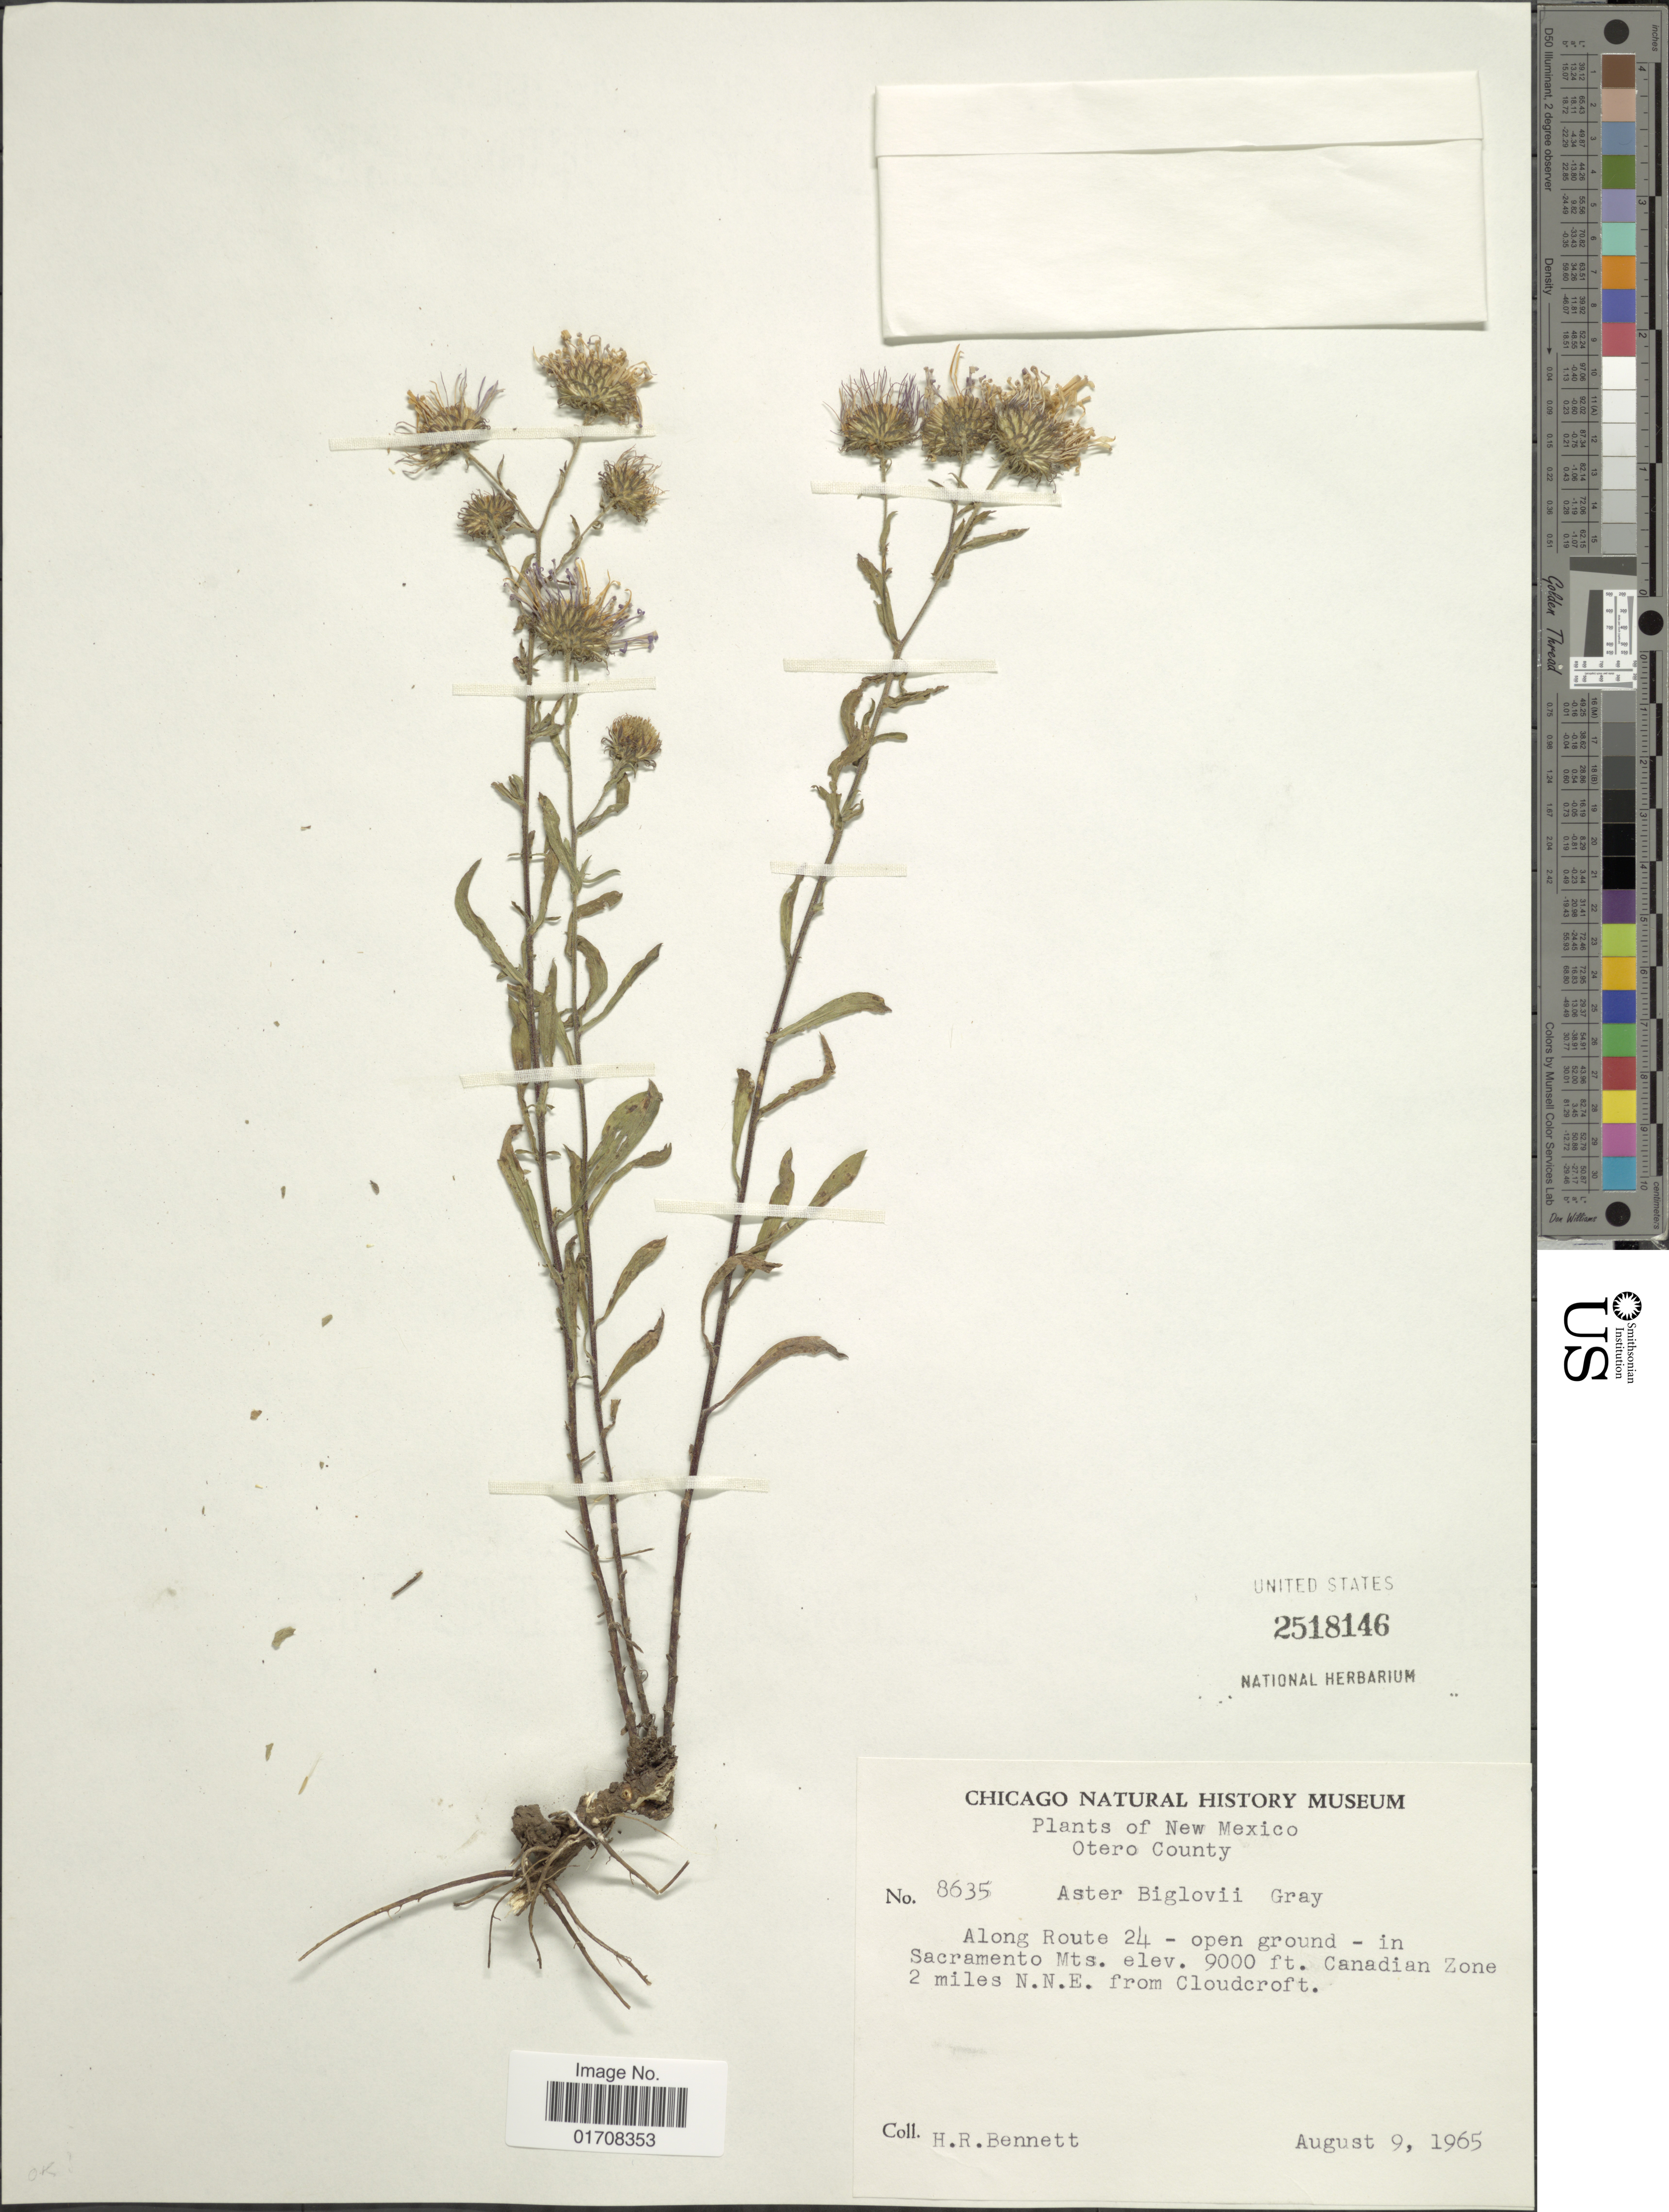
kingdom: Plantae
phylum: Tracheophyta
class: Magnoliopsida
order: Asterales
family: Asteraceae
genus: Machaeranthera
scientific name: Machaeranthera bigelovii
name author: (A. Gray) Greene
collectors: H. R. Bennett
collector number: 8635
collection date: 1965-08-09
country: United States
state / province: New Mexico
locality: Otero County, along Route 24, in Sacramento Mts., Canadian Zone 2 miles N.N.E. from Cloudcroft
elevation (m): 2743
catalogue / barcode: US 2518146